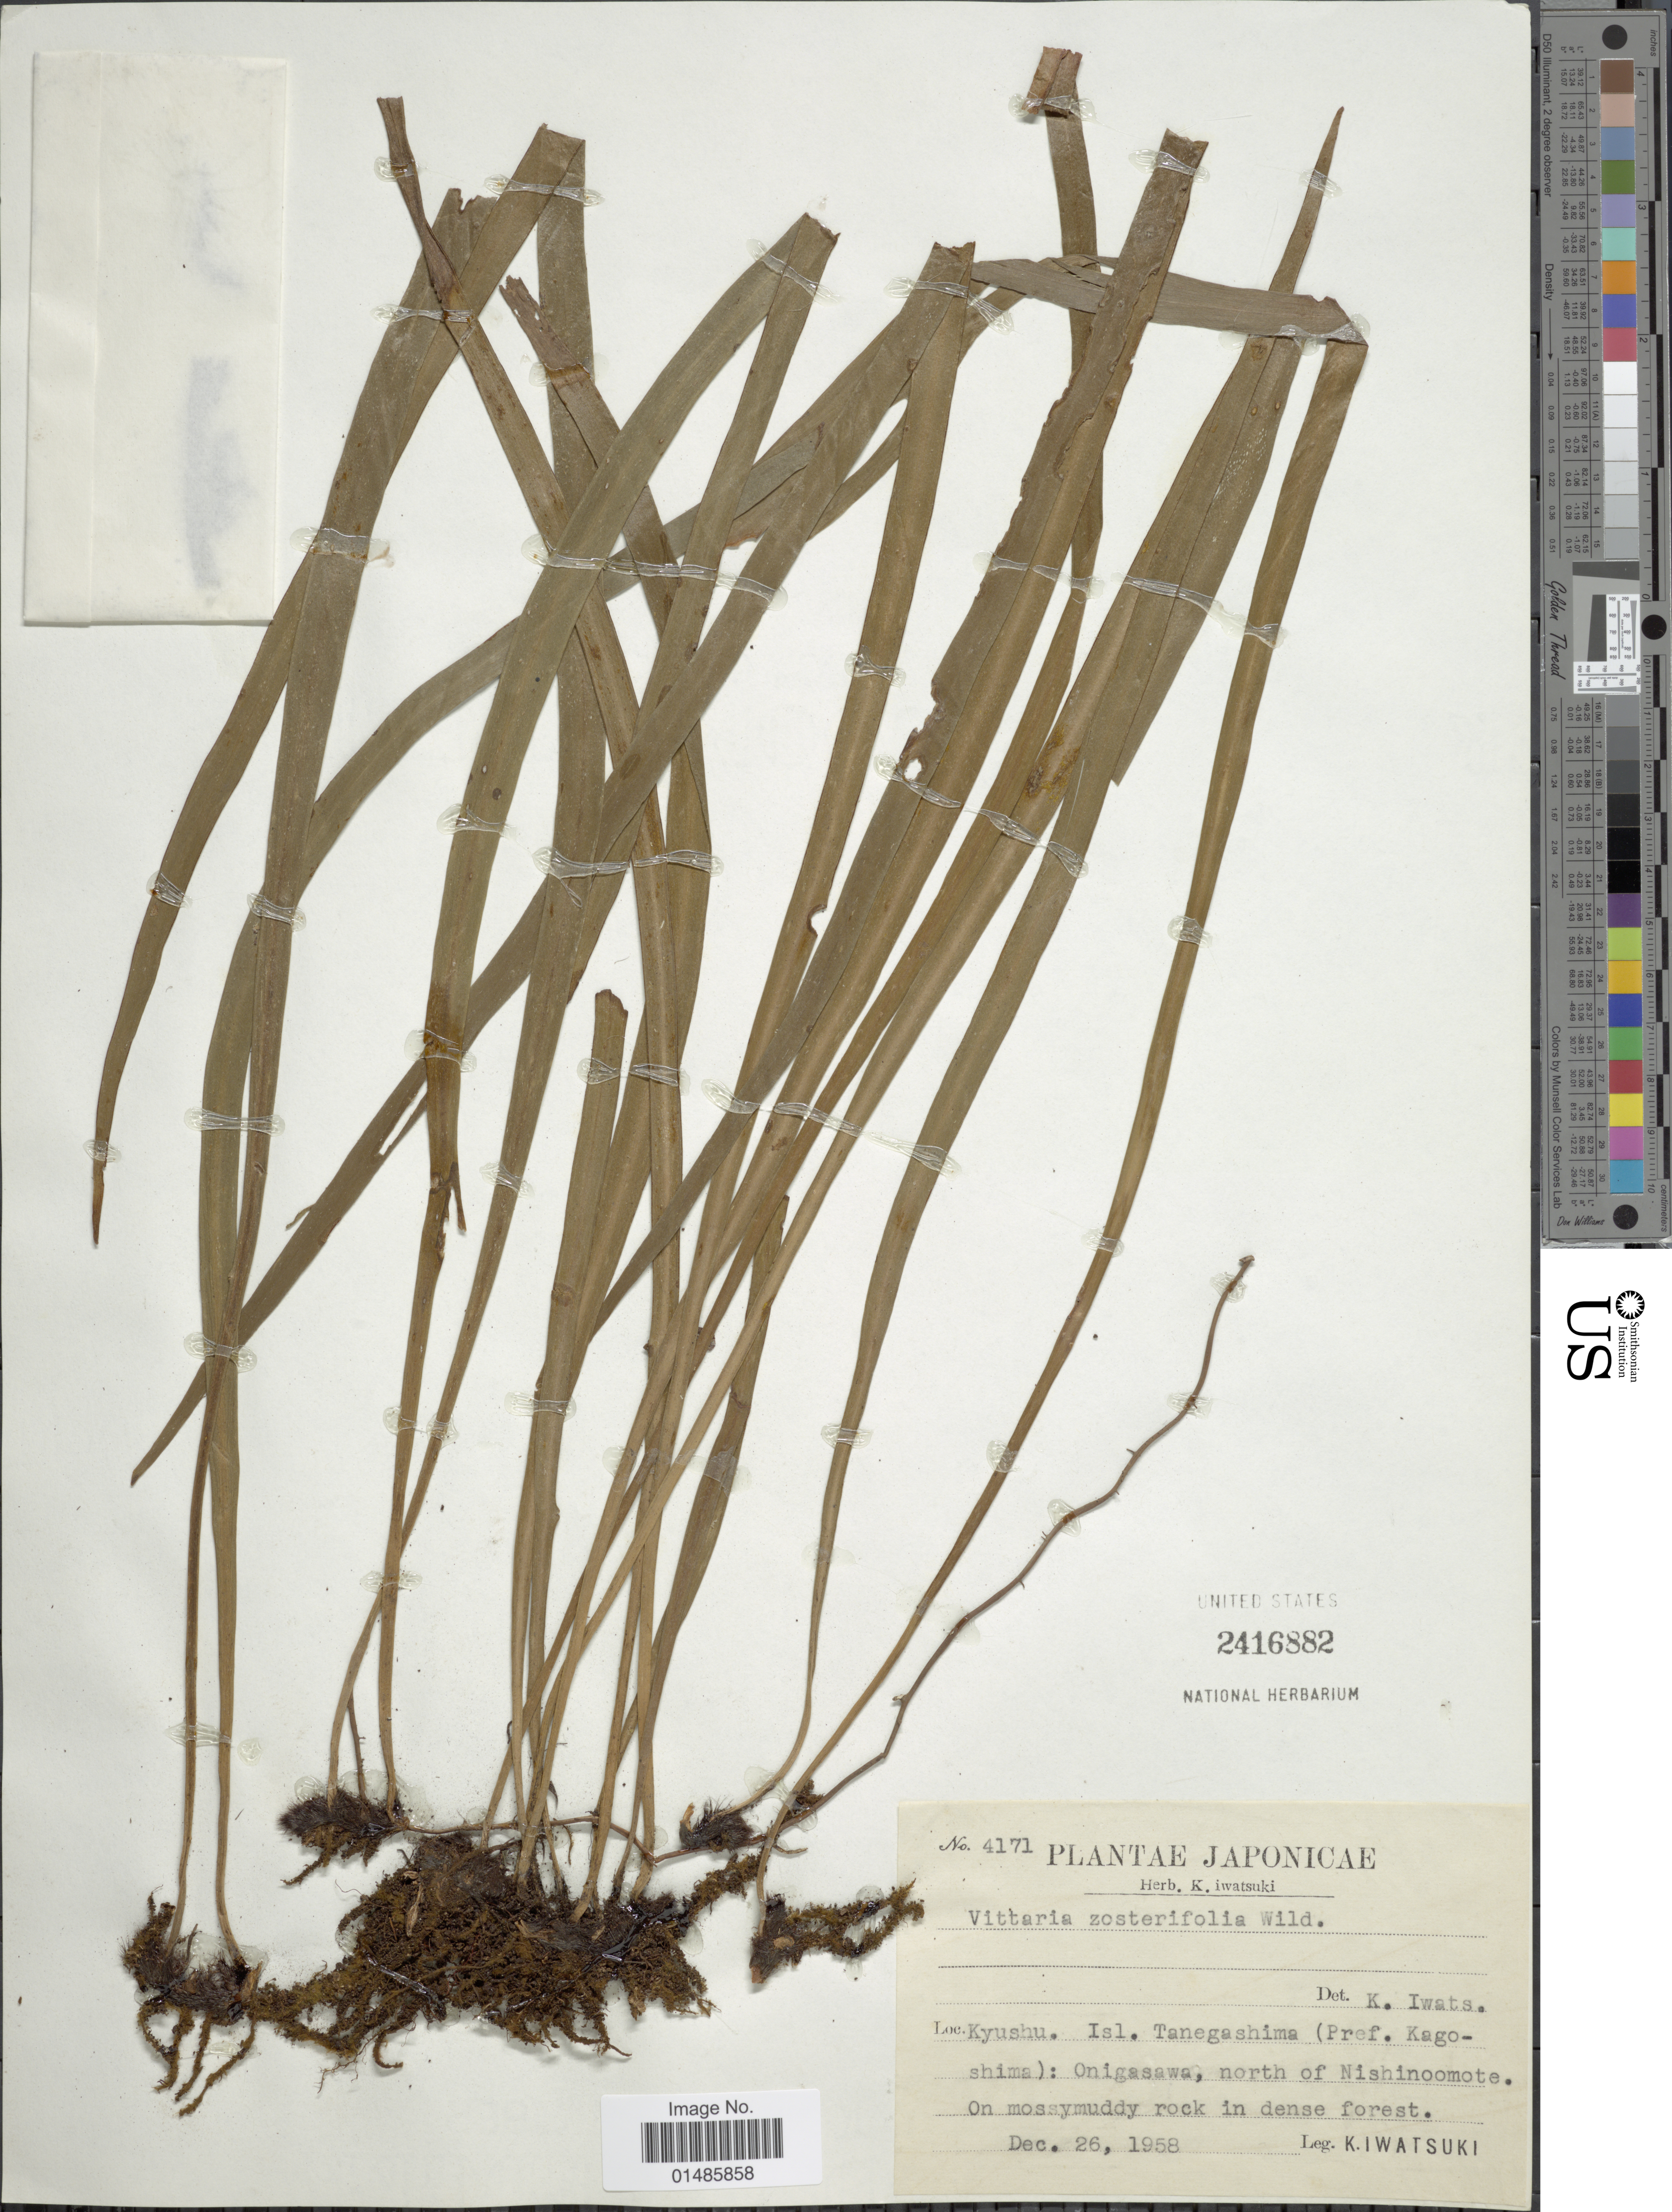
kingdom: Plantae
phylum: Tracheophyta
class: Polypodiopsida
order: Polypodiales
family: Pteridaceae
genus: Haplopteris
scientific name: Haplopteris zosterifolia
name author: (Willd.) E.H. Crane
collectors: K. Iwatsuki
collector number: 4171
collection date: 1958-12-26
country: Japan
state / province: Kagosima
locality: Kyushu. Isl. Tanegashima (Pref. Kagoshima): Onigasawa, north of Nishinoomote.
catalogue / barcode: US 2416882